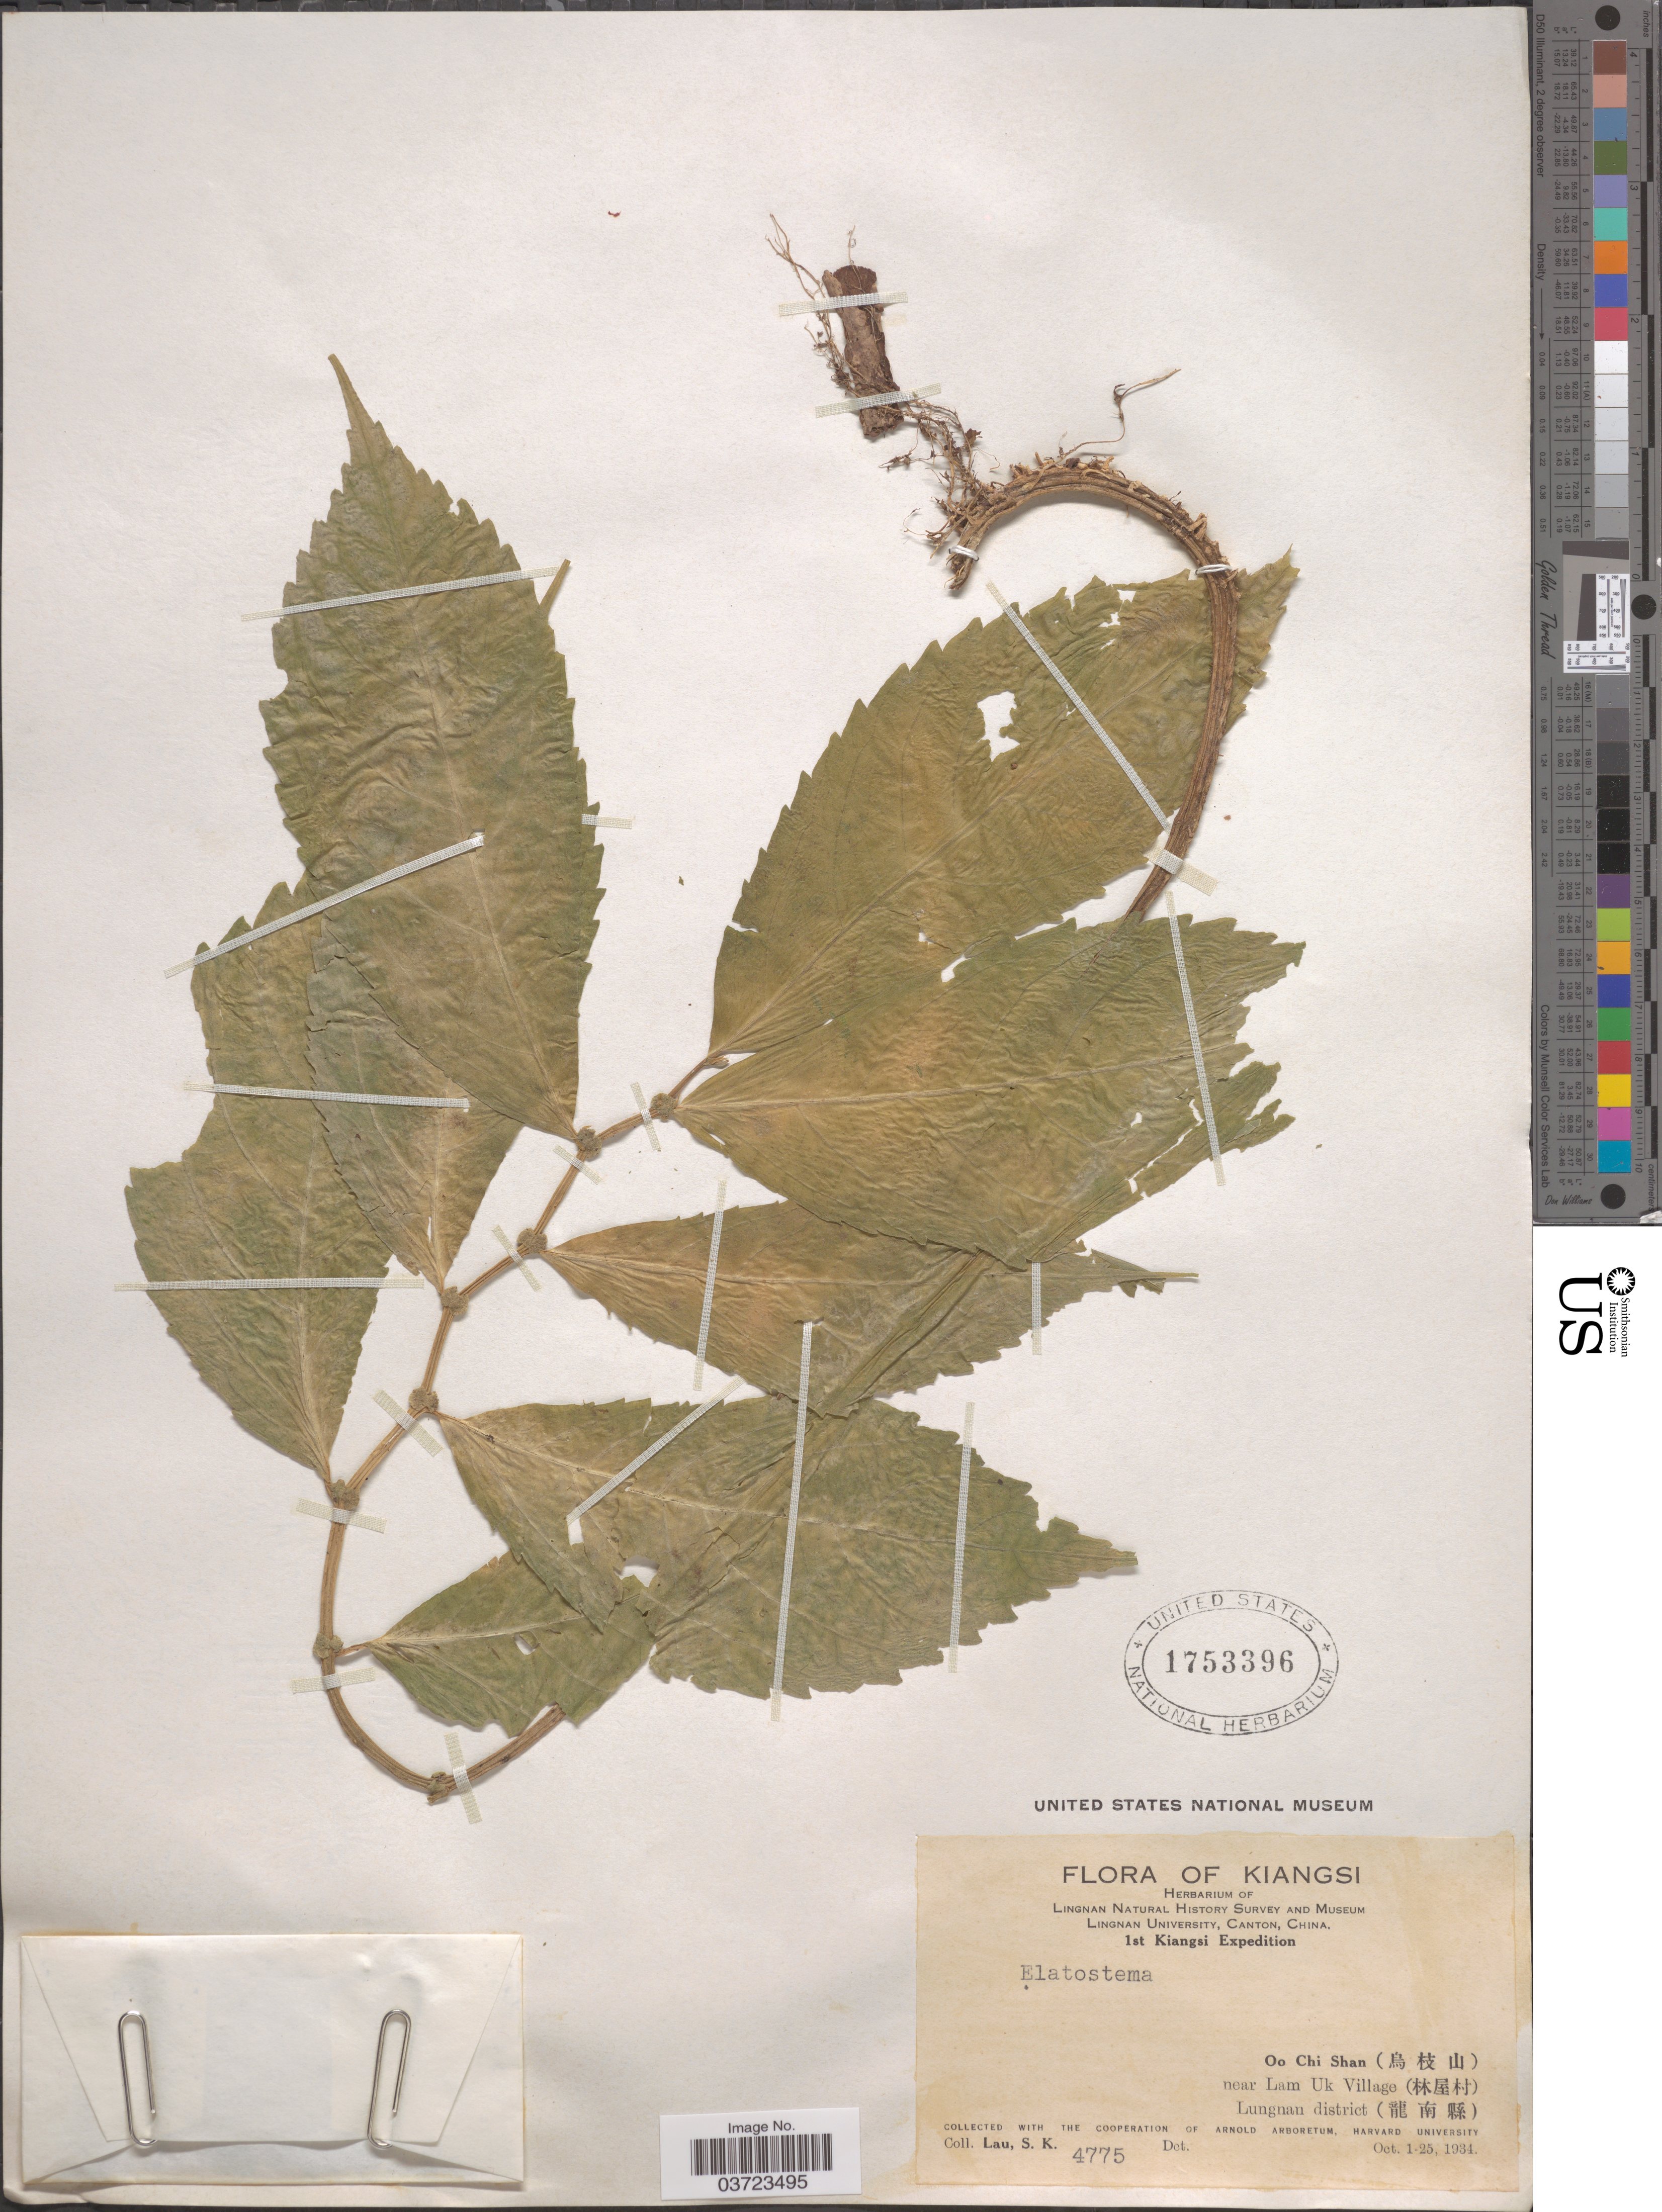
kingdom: Plantae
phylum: Tracheophyta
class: Magnoliopsida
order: Rosales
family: Urticaceae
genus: Elatostema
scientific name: Elatostema sp.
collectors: S. K. Lau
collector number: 4775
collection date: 1934-10-01/1934-10-25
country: China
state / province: Jiangxi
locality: Kiangsi. Oo Chi Shan (X) near Lam Uk Village (X) Lungnan district (X).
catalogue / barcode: US 1753396